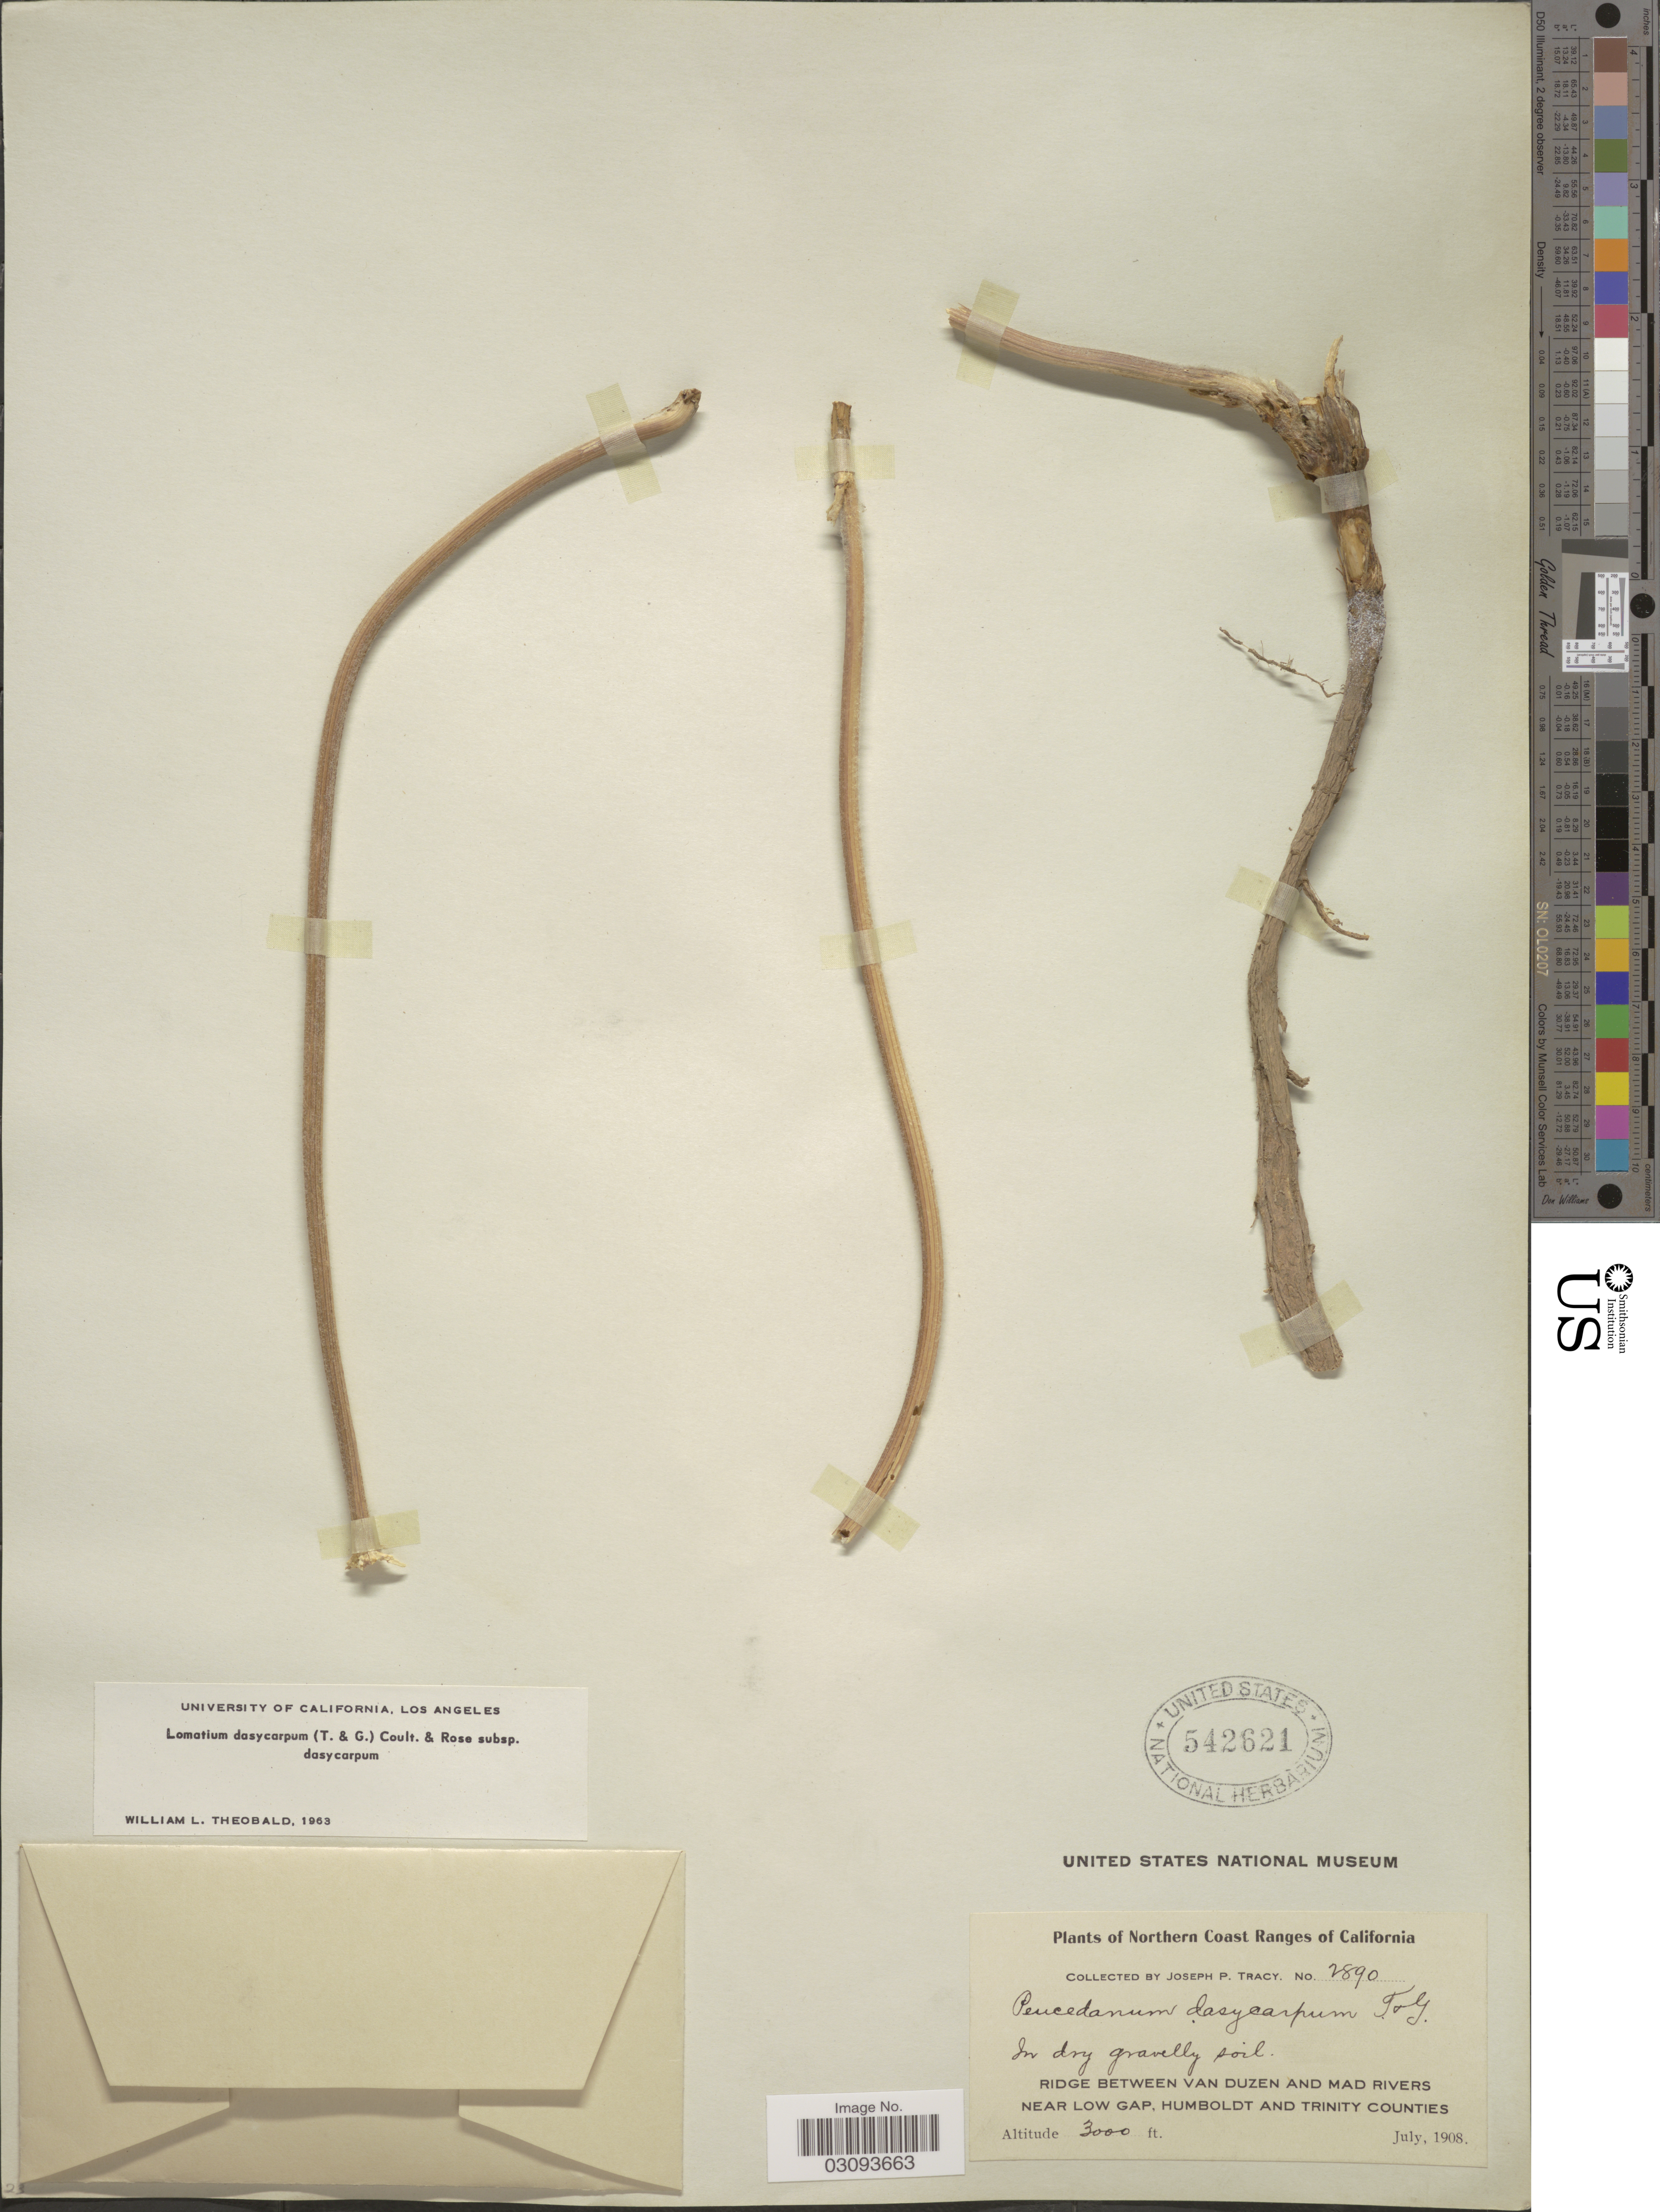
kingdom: Plantae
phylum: Tracheophyta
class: Magnoliopsida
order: Apiales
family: Apiaceae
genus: Lomatium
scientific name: Lomatium dasycarpum subsp. dasycarpum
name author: (Torr.) J.M. Coult. & Rose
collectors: J. Tracy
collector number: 2890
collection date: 1908-07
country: United States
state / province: California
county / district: Trinity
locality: Northern Coast Ranges of California. Ridge between van Duzen and Mad Rivers near Low Gap, Humboldt and Trinity Counties.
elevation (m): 914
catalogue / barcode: US 542621